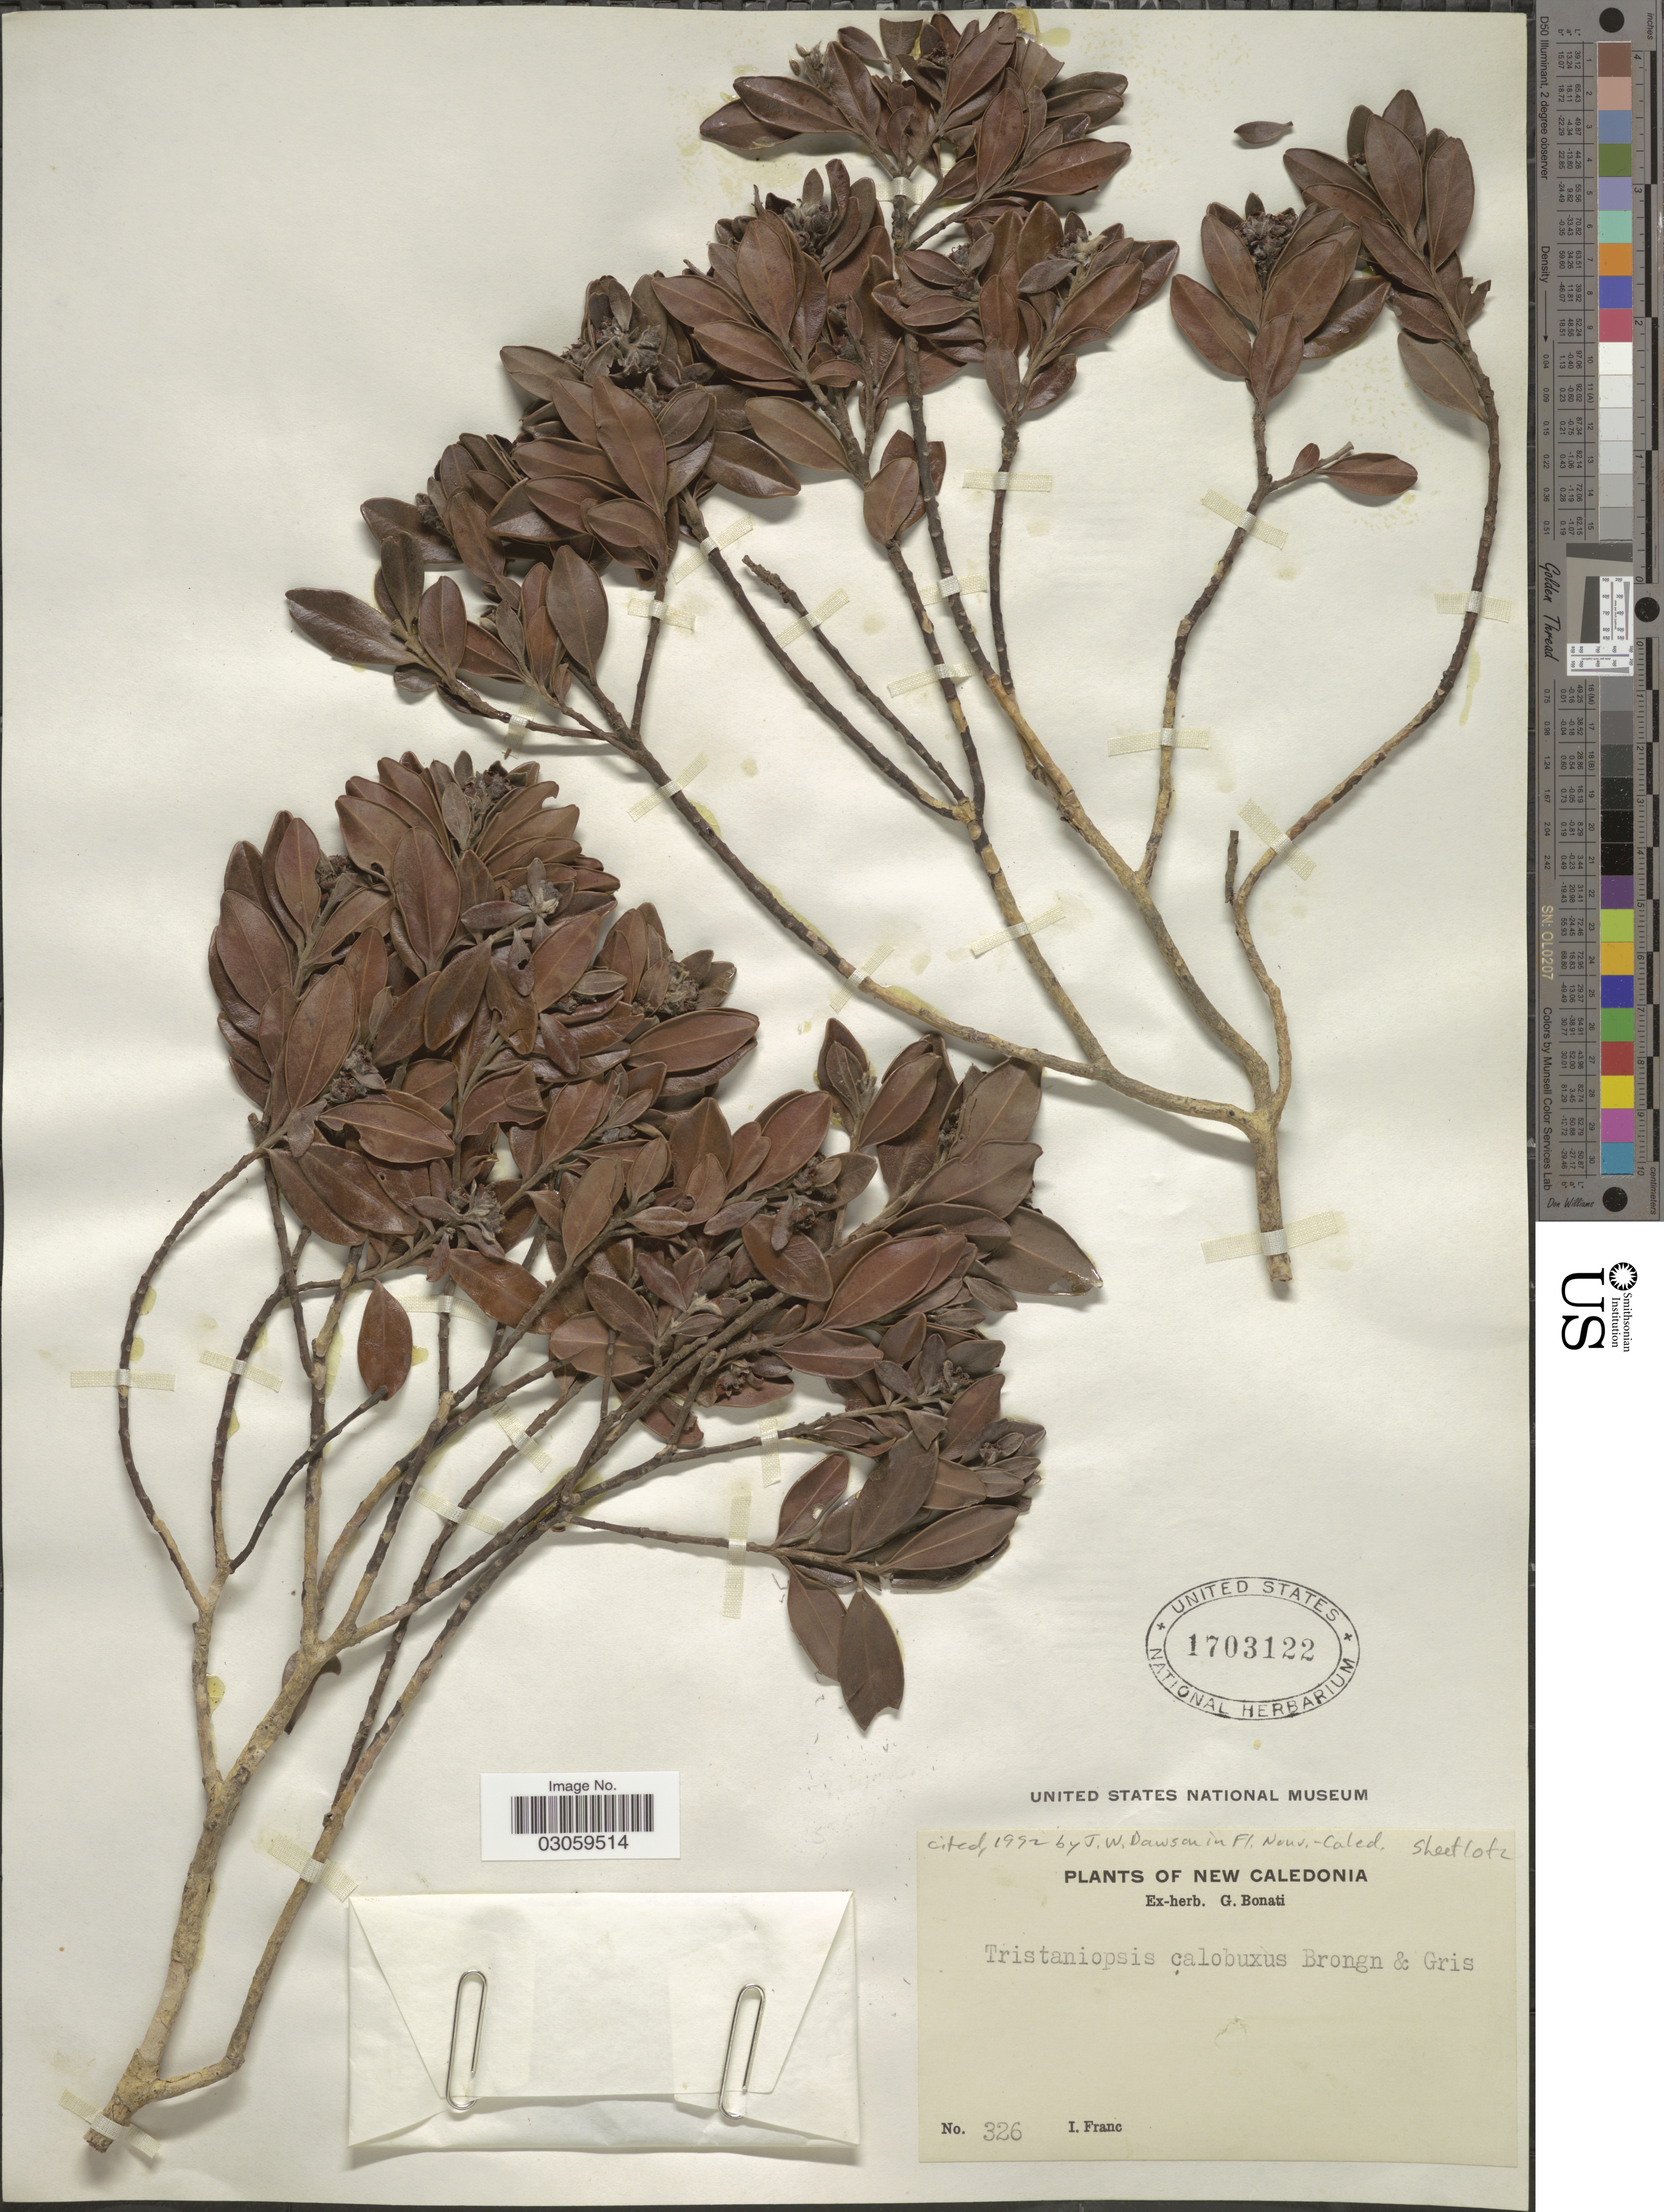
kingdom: Plantae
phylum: Tracheophyta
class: Magnoliopsida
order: Myrtales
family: Myrtaceae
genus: Tristaniopsis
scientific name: Tristaniopsis callobuxus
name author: Brongn. & Gris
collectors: I. Franc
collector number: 326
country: New Caledonia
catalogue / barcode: US 1703122